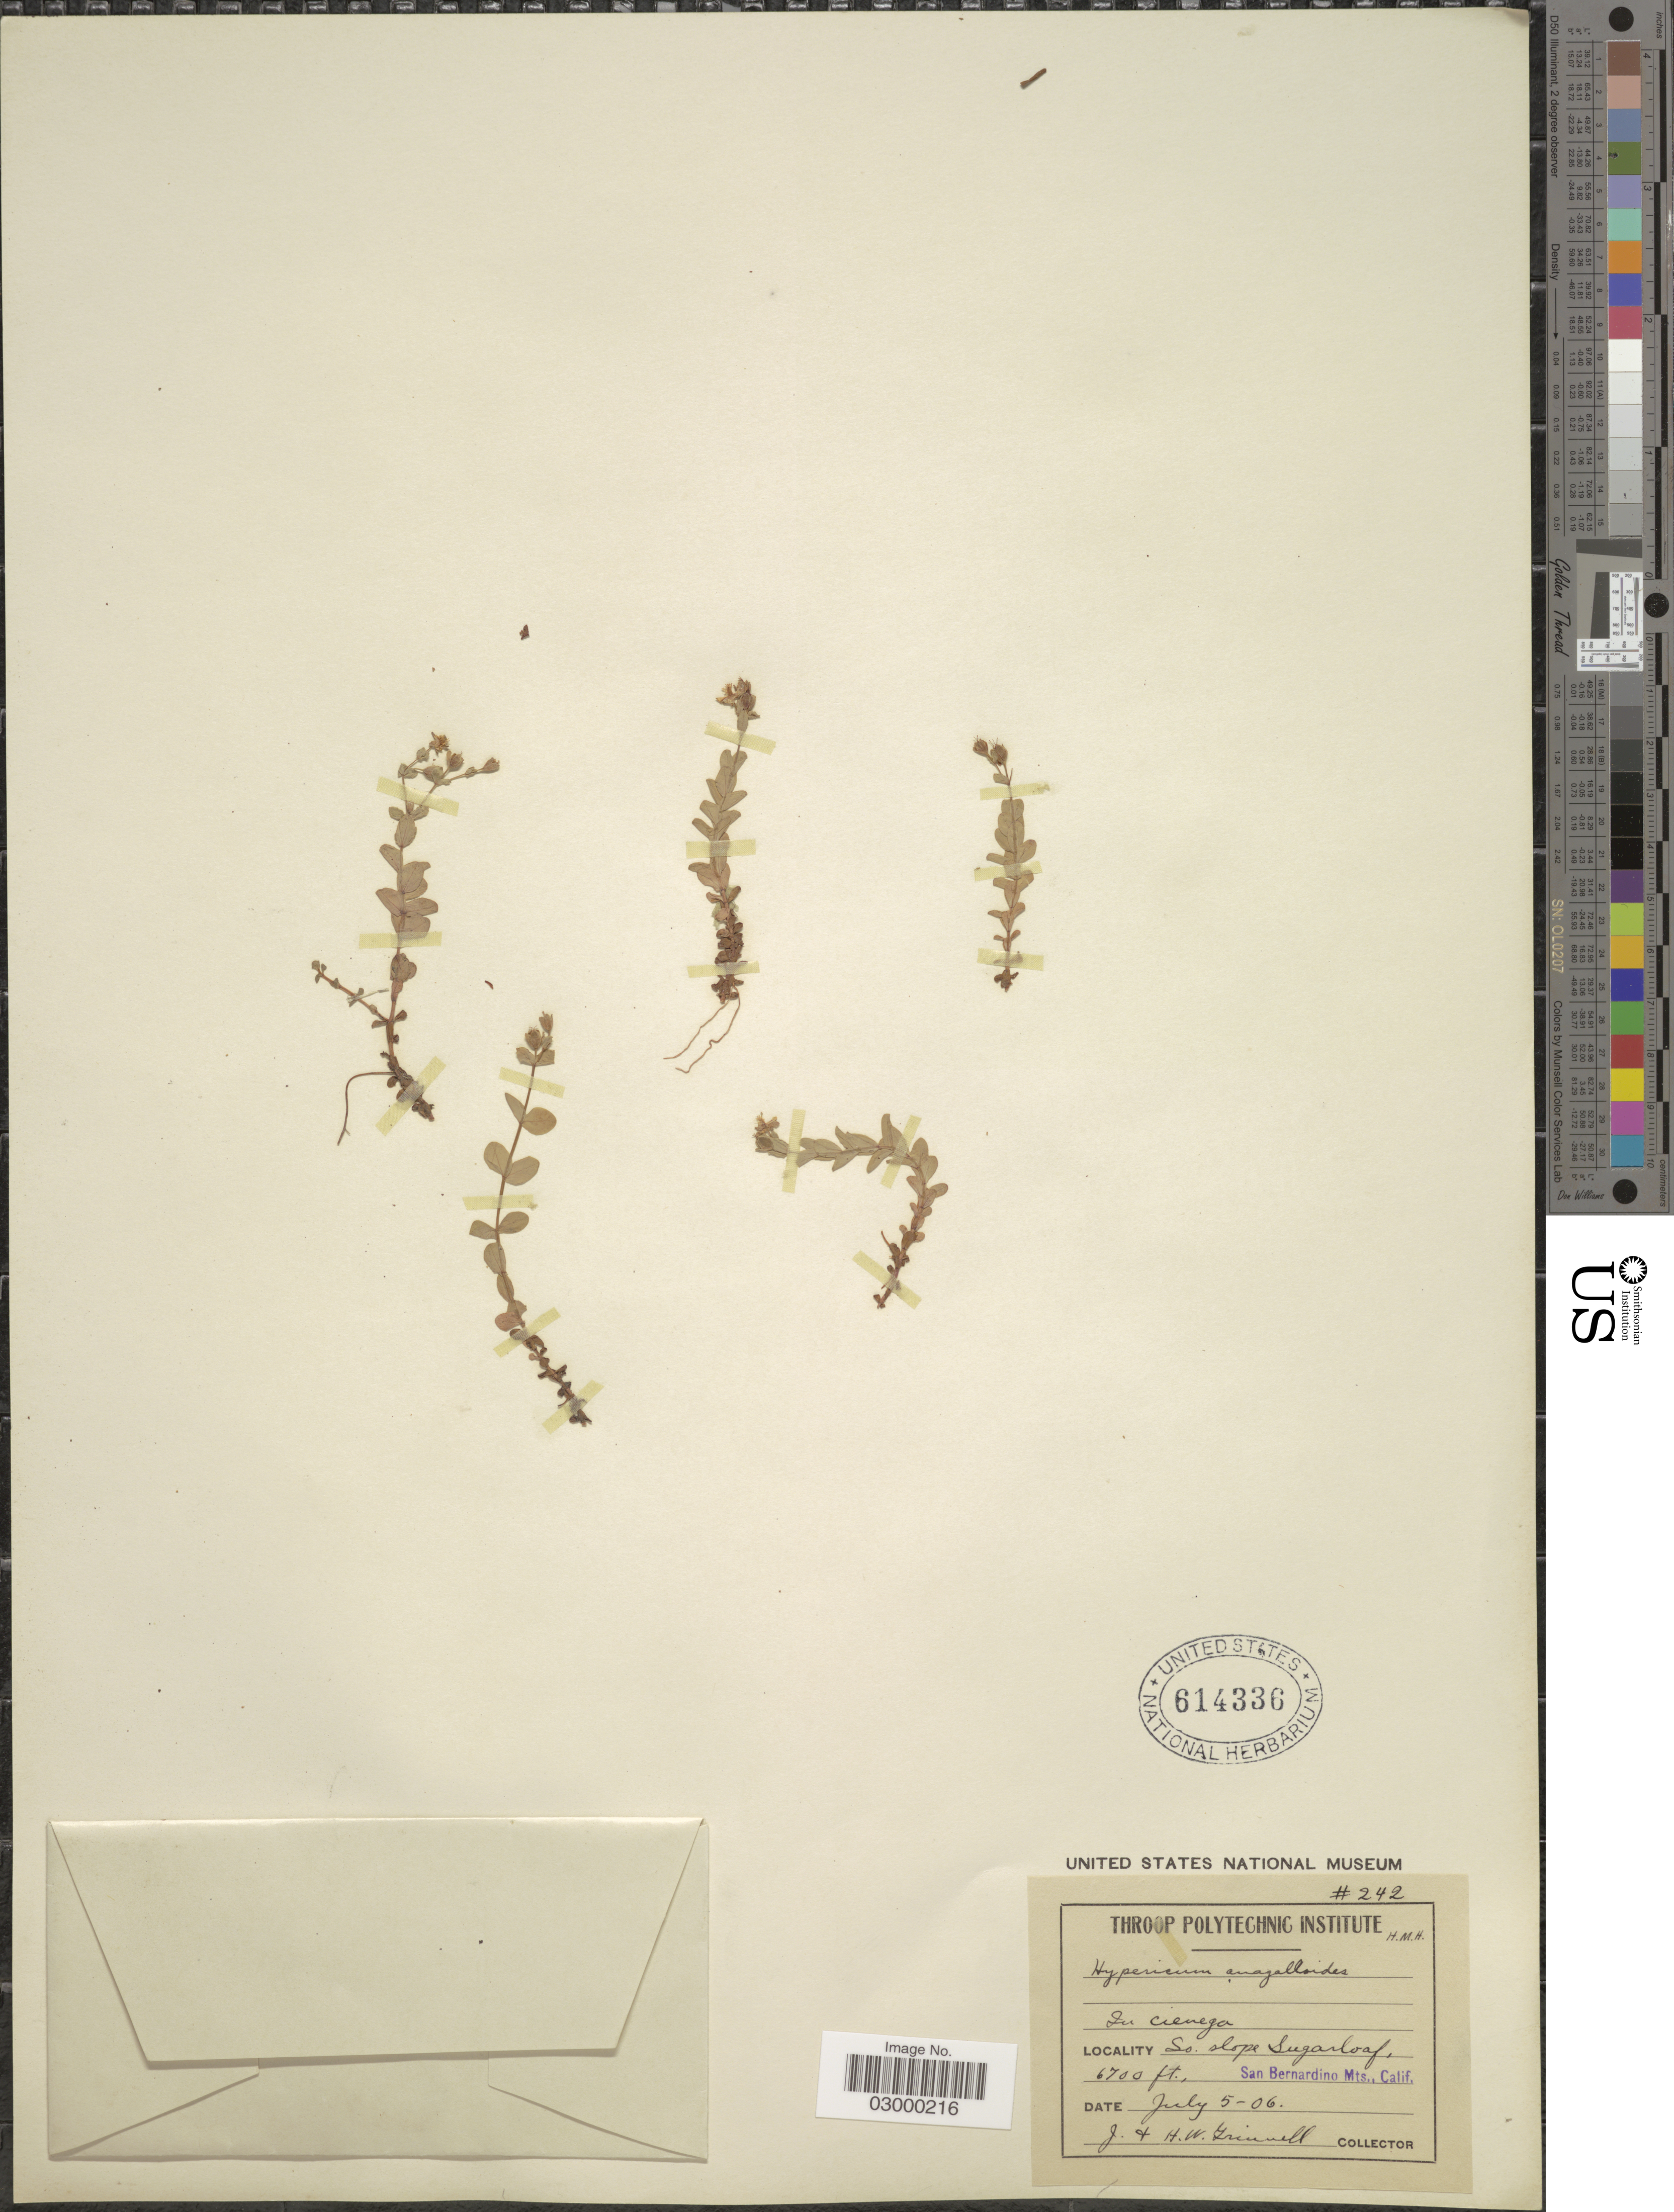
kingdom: Plantae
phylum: Tracheophyta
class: Magnoliopsida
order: Malpighiales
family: Hypericaceae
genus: Hypericum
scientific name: Hypericum anagalloides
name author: Cham. & Schltdl.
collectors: J. Grinwell & H. Grinwell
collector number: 242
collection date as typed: Transcribed d/m/y: 5/7/6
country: United States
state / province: California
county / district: San Bernardino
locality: So. slope Sugarloaf, San Bernardino Mts.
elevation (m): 2042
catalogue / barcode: US 614336